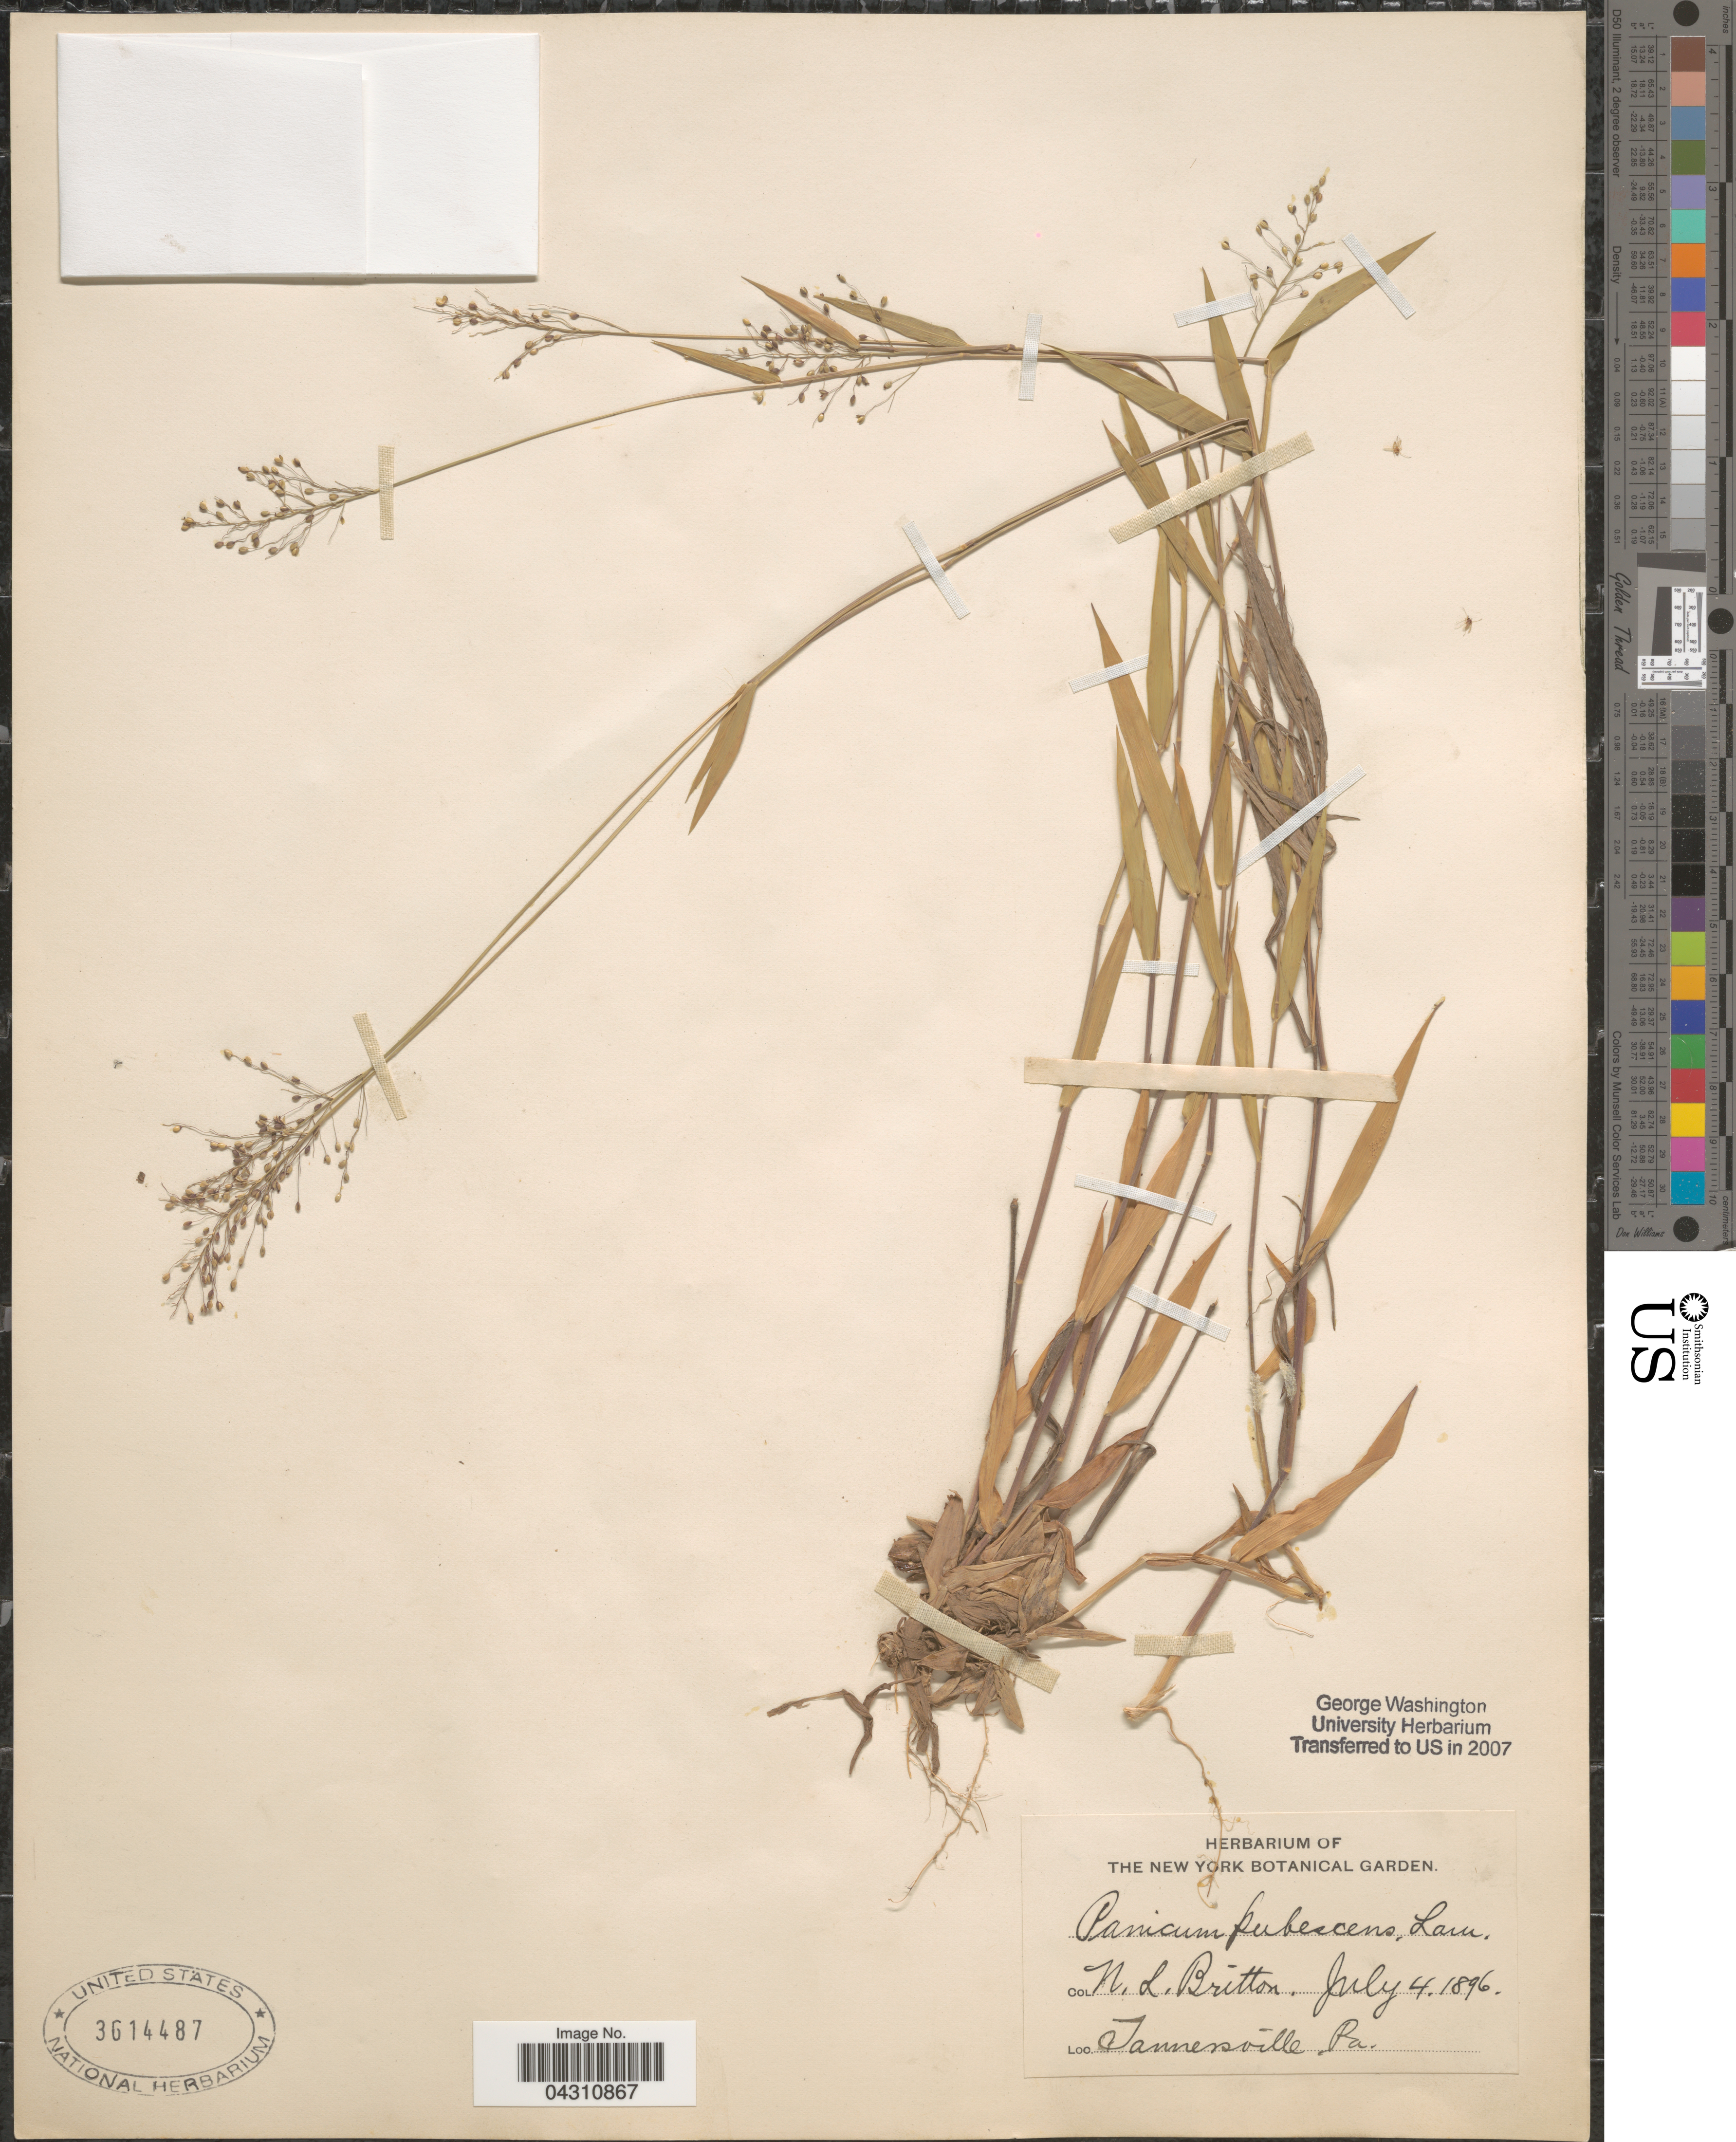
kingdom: Plantae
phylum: Tracheophyta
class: Liliopsida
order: Poales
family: Poaceae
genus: Dichanthelium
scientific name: Dichanthelium scoparium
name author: (Lam.) Gould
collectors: Mrs. N. L. Britton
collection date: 1896-07-04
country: United States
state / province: Pennsylvania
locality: Tannersville.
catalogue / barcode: US 3614487